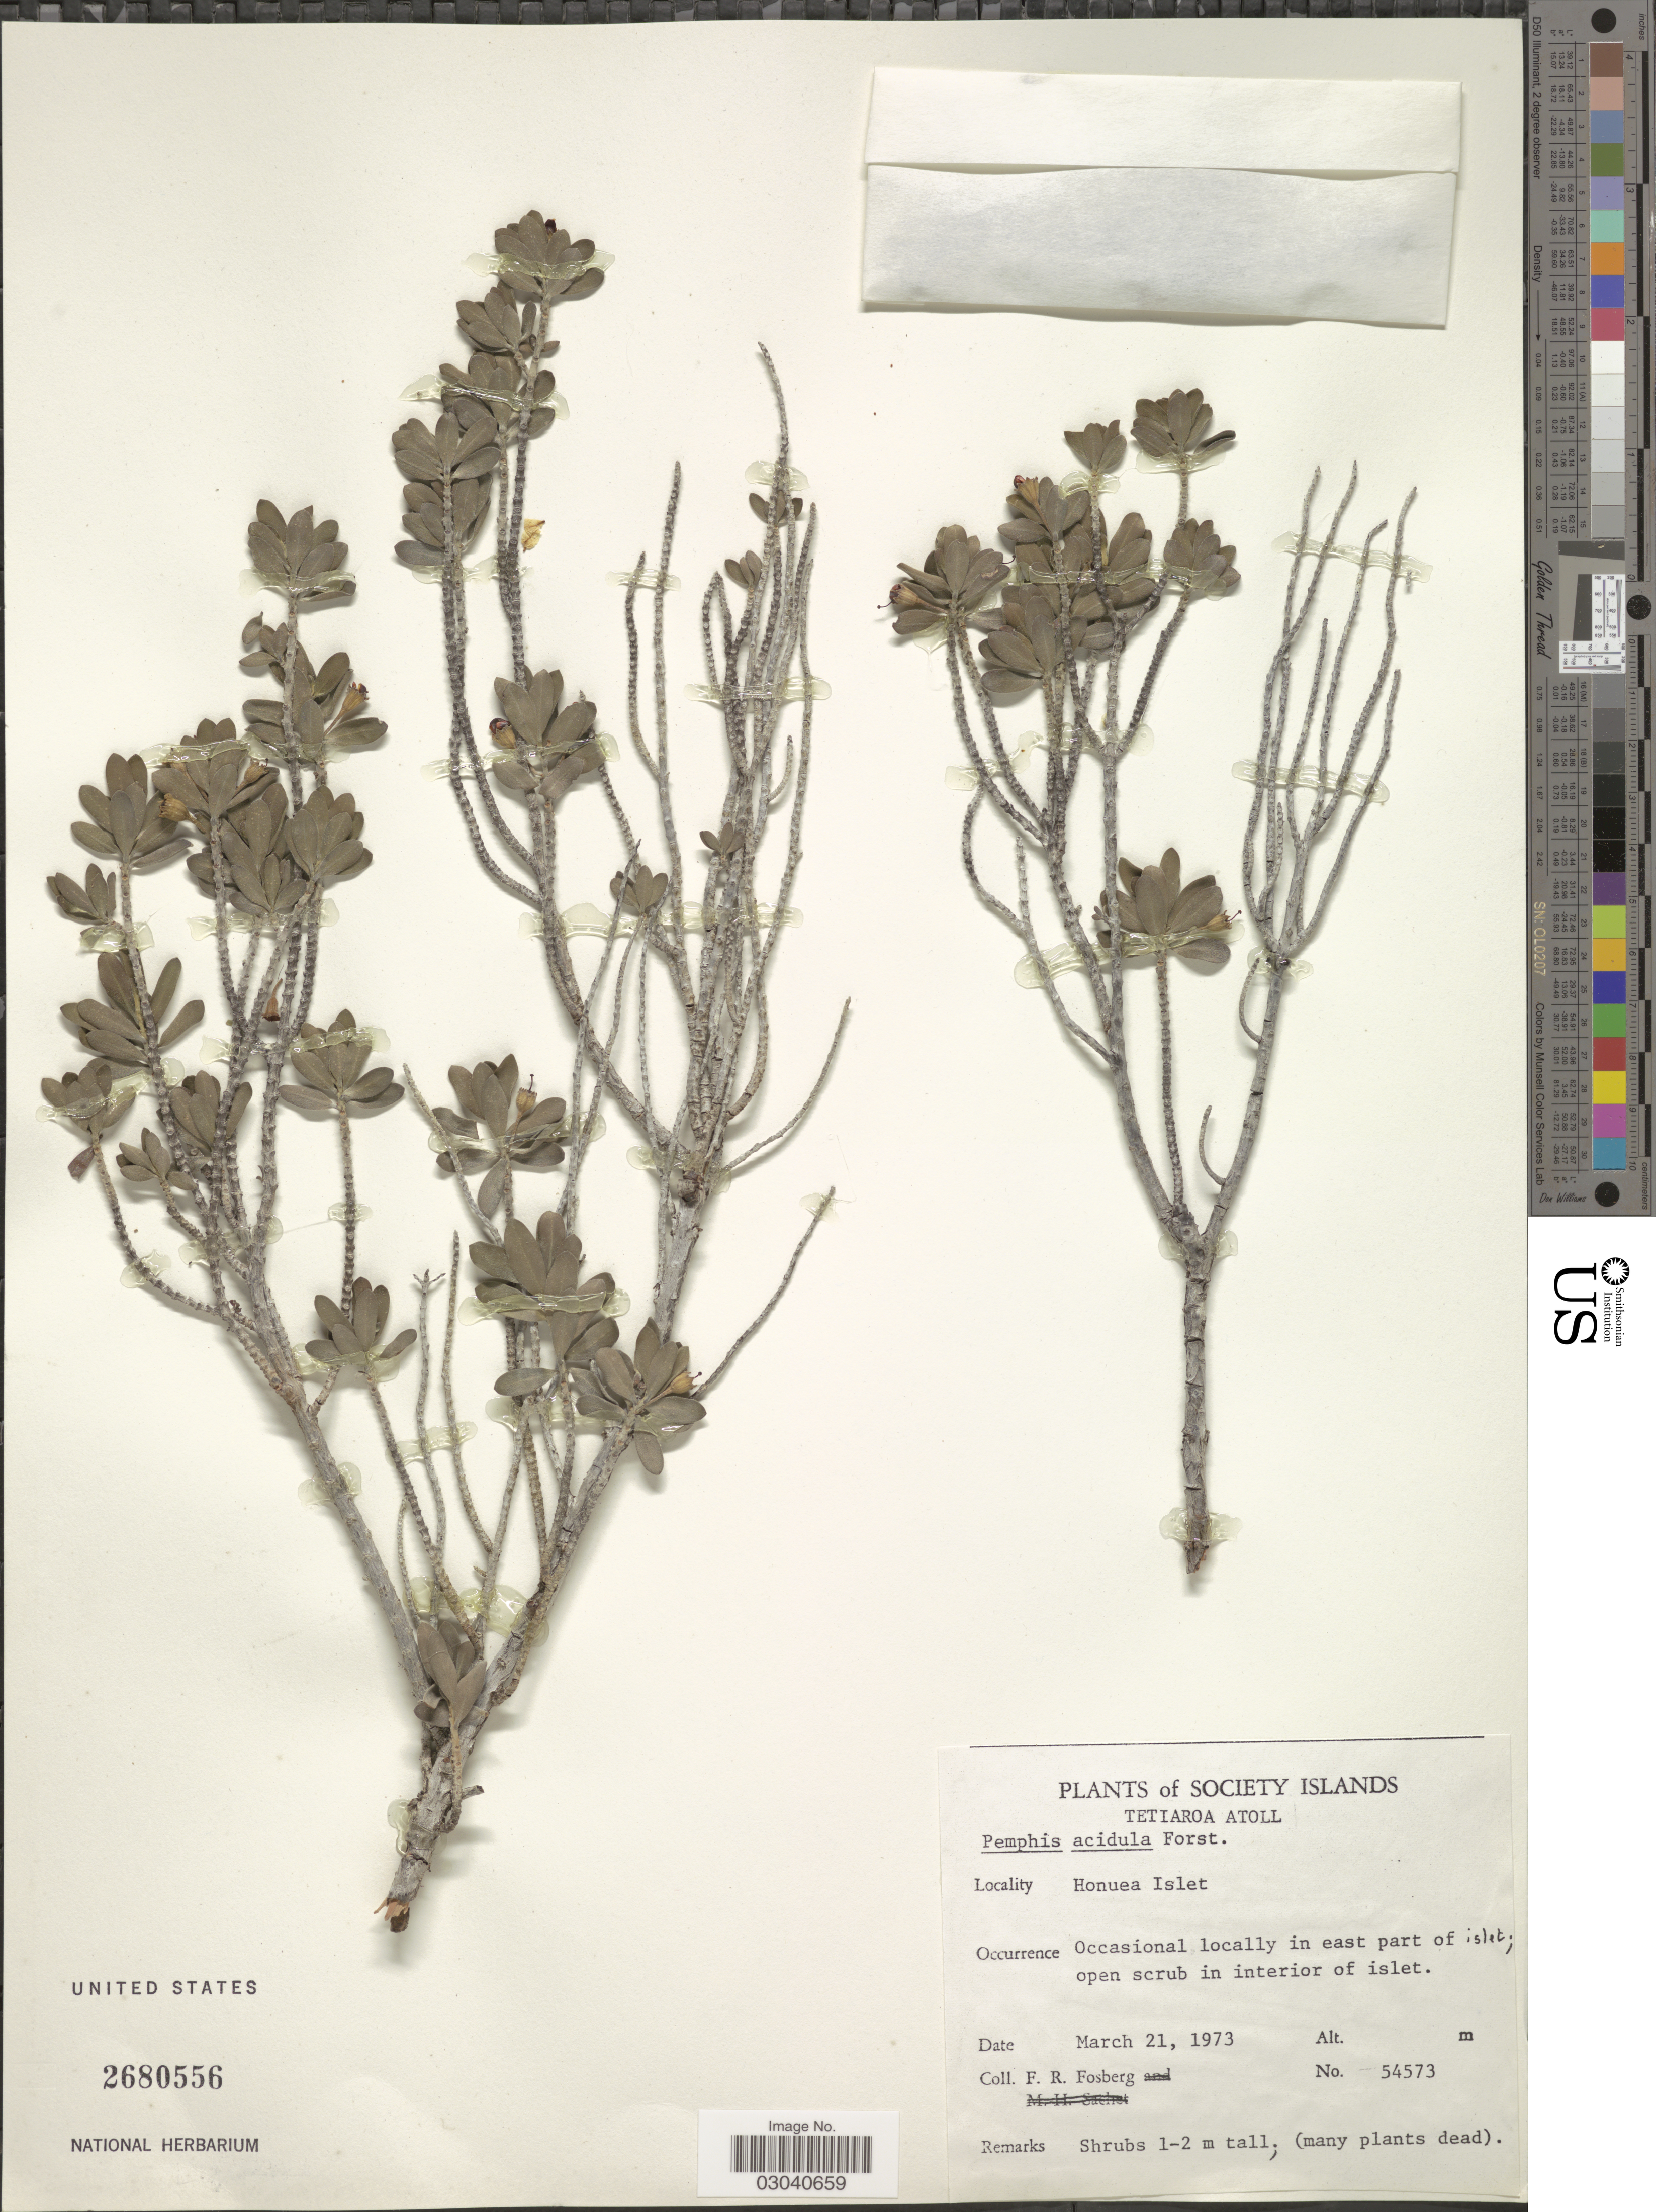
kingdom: Plantae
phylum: Tracheophyta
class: Magnoliopsida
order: Myrtales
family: Lythraceae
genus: Pemphis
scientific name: Pemphis acidula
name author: J.R. Forst. & G. Forst.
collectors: F. R. Fosberg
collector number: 54573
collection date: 1973-03-21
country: French Polynesia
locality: Society Islands. Tetiaroa Atoll. Honuea Islet.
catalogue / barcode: US 2680556